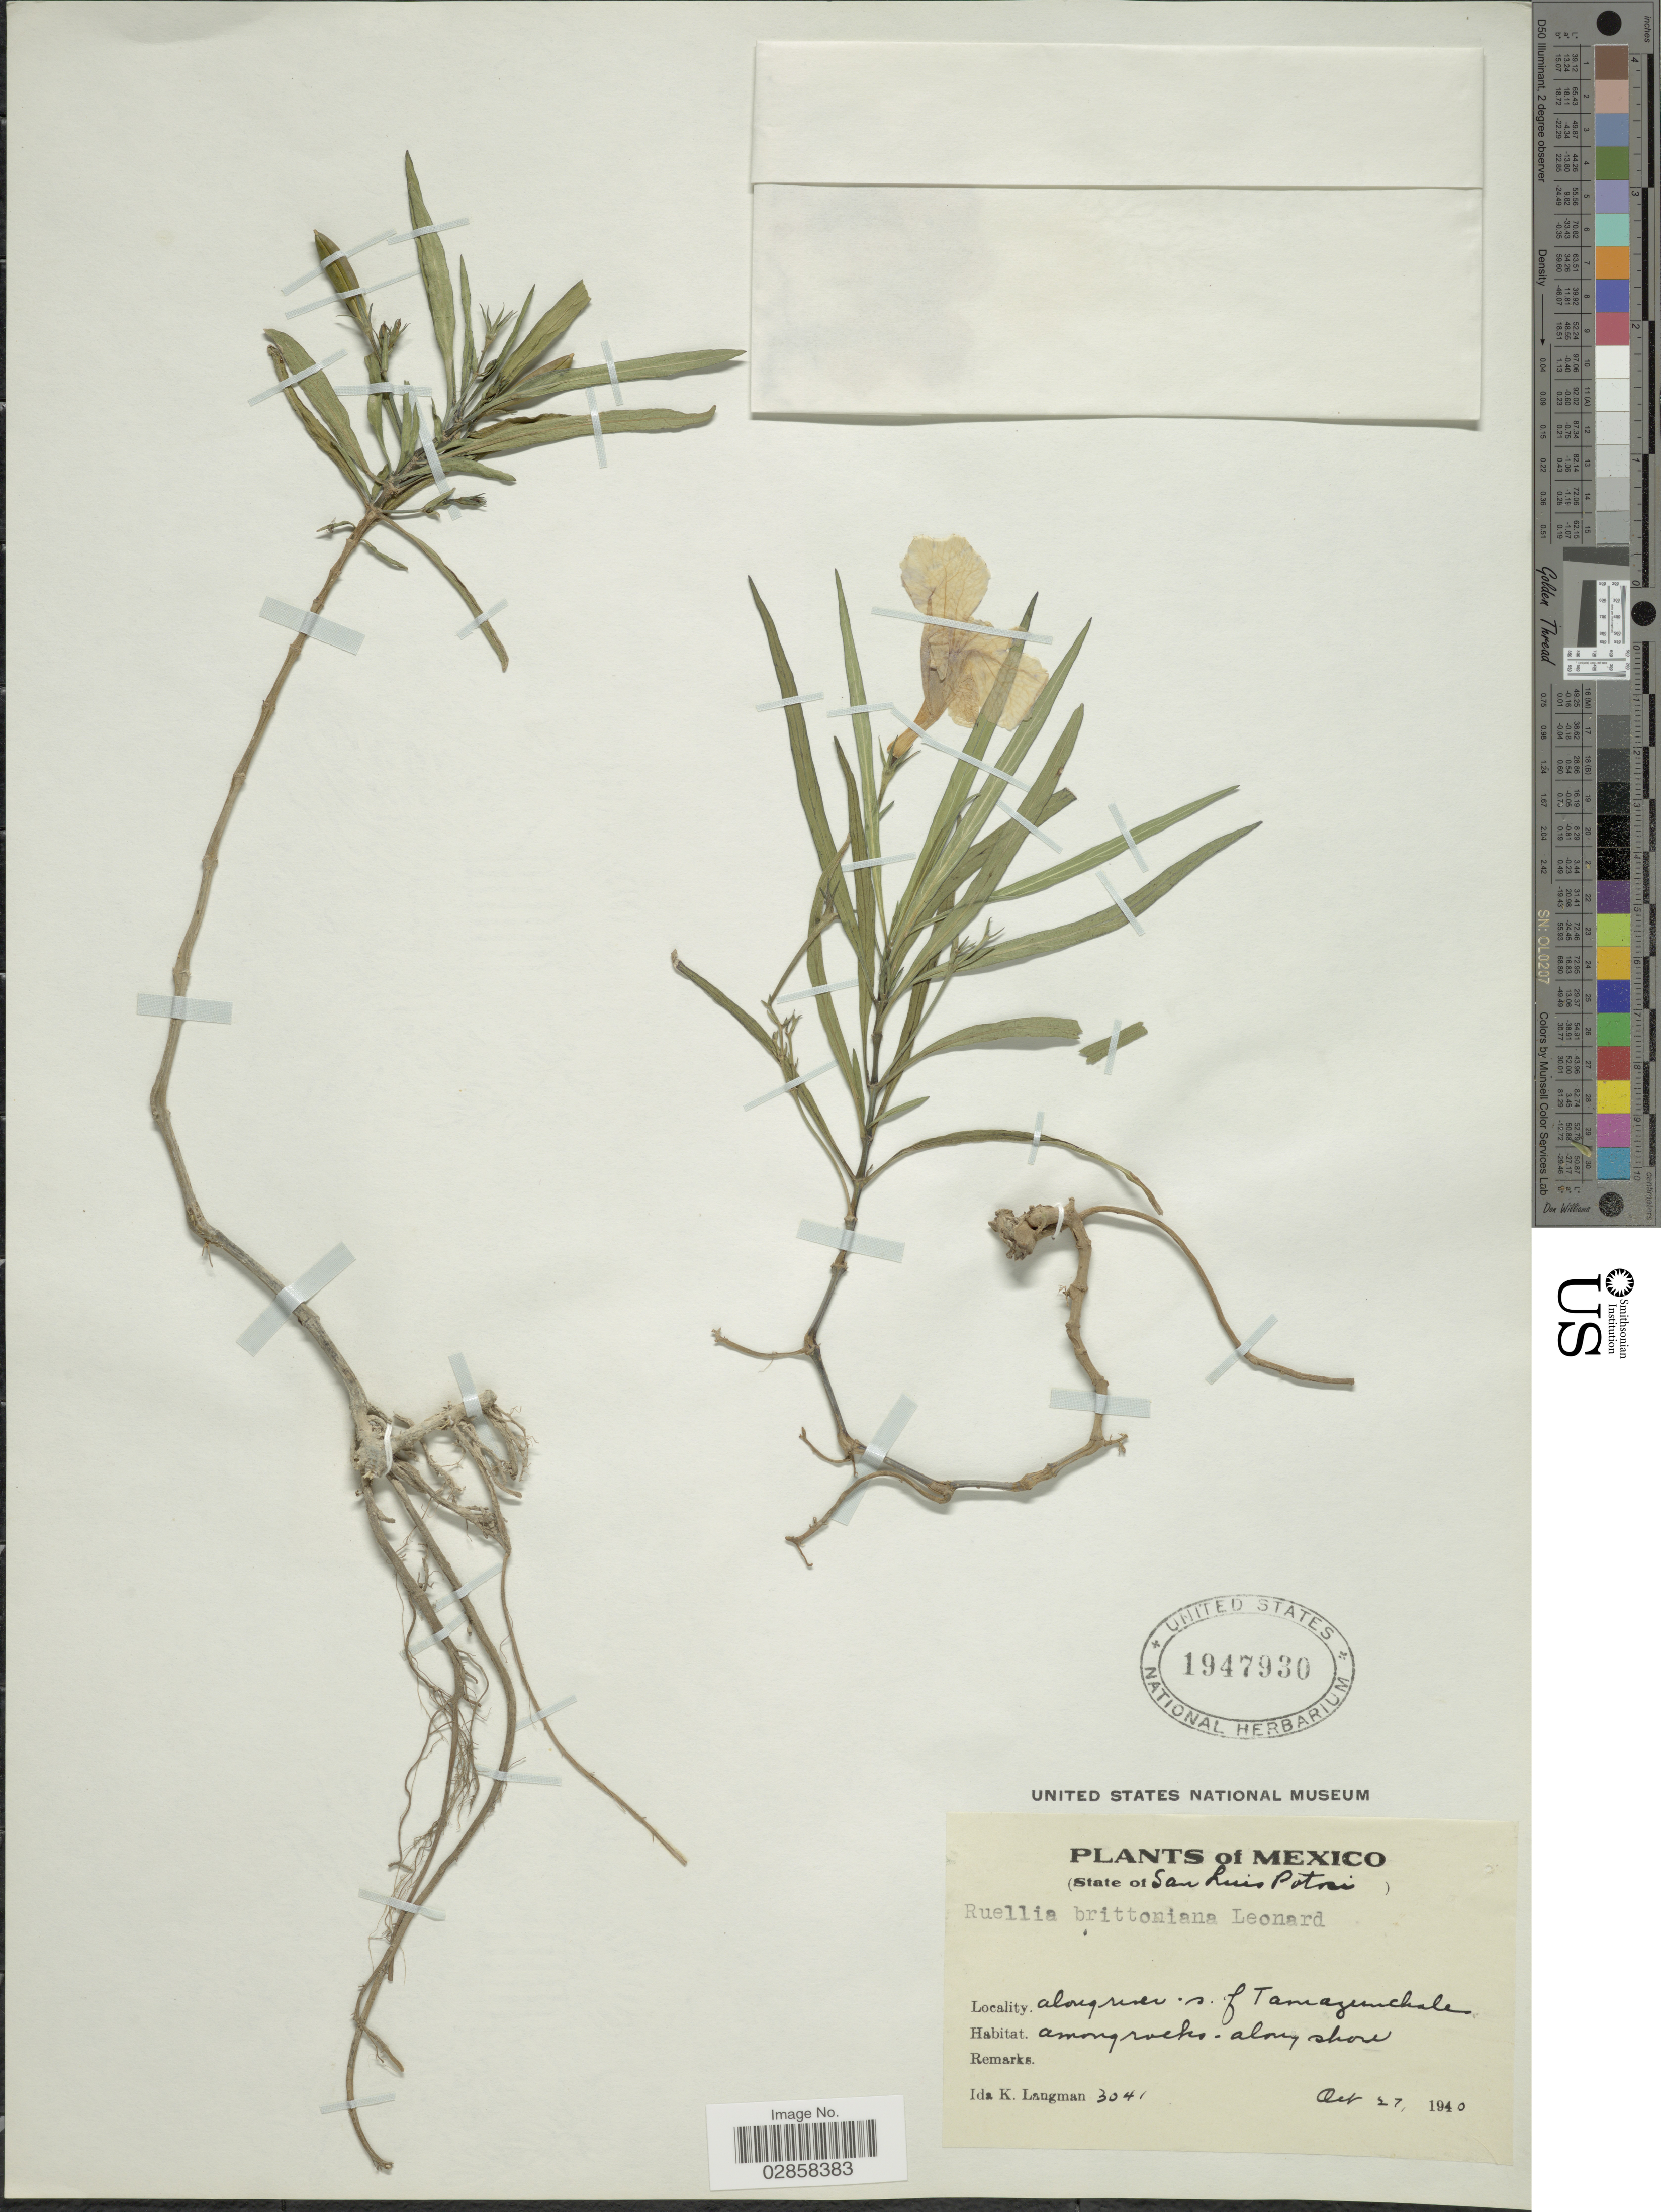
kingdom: Plantae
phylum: Tracheophyta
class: Magnoliopsida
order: Lamiales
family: Acanthaceae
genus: Ruellia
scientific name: Ruellia brittoniana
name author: Leonard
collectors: I. K. Langman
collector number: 3041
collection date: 1940-10-27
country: Mexico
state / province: San Luis Potosí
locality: Along river s. of Tamazunchale.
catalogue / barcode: US 1947930